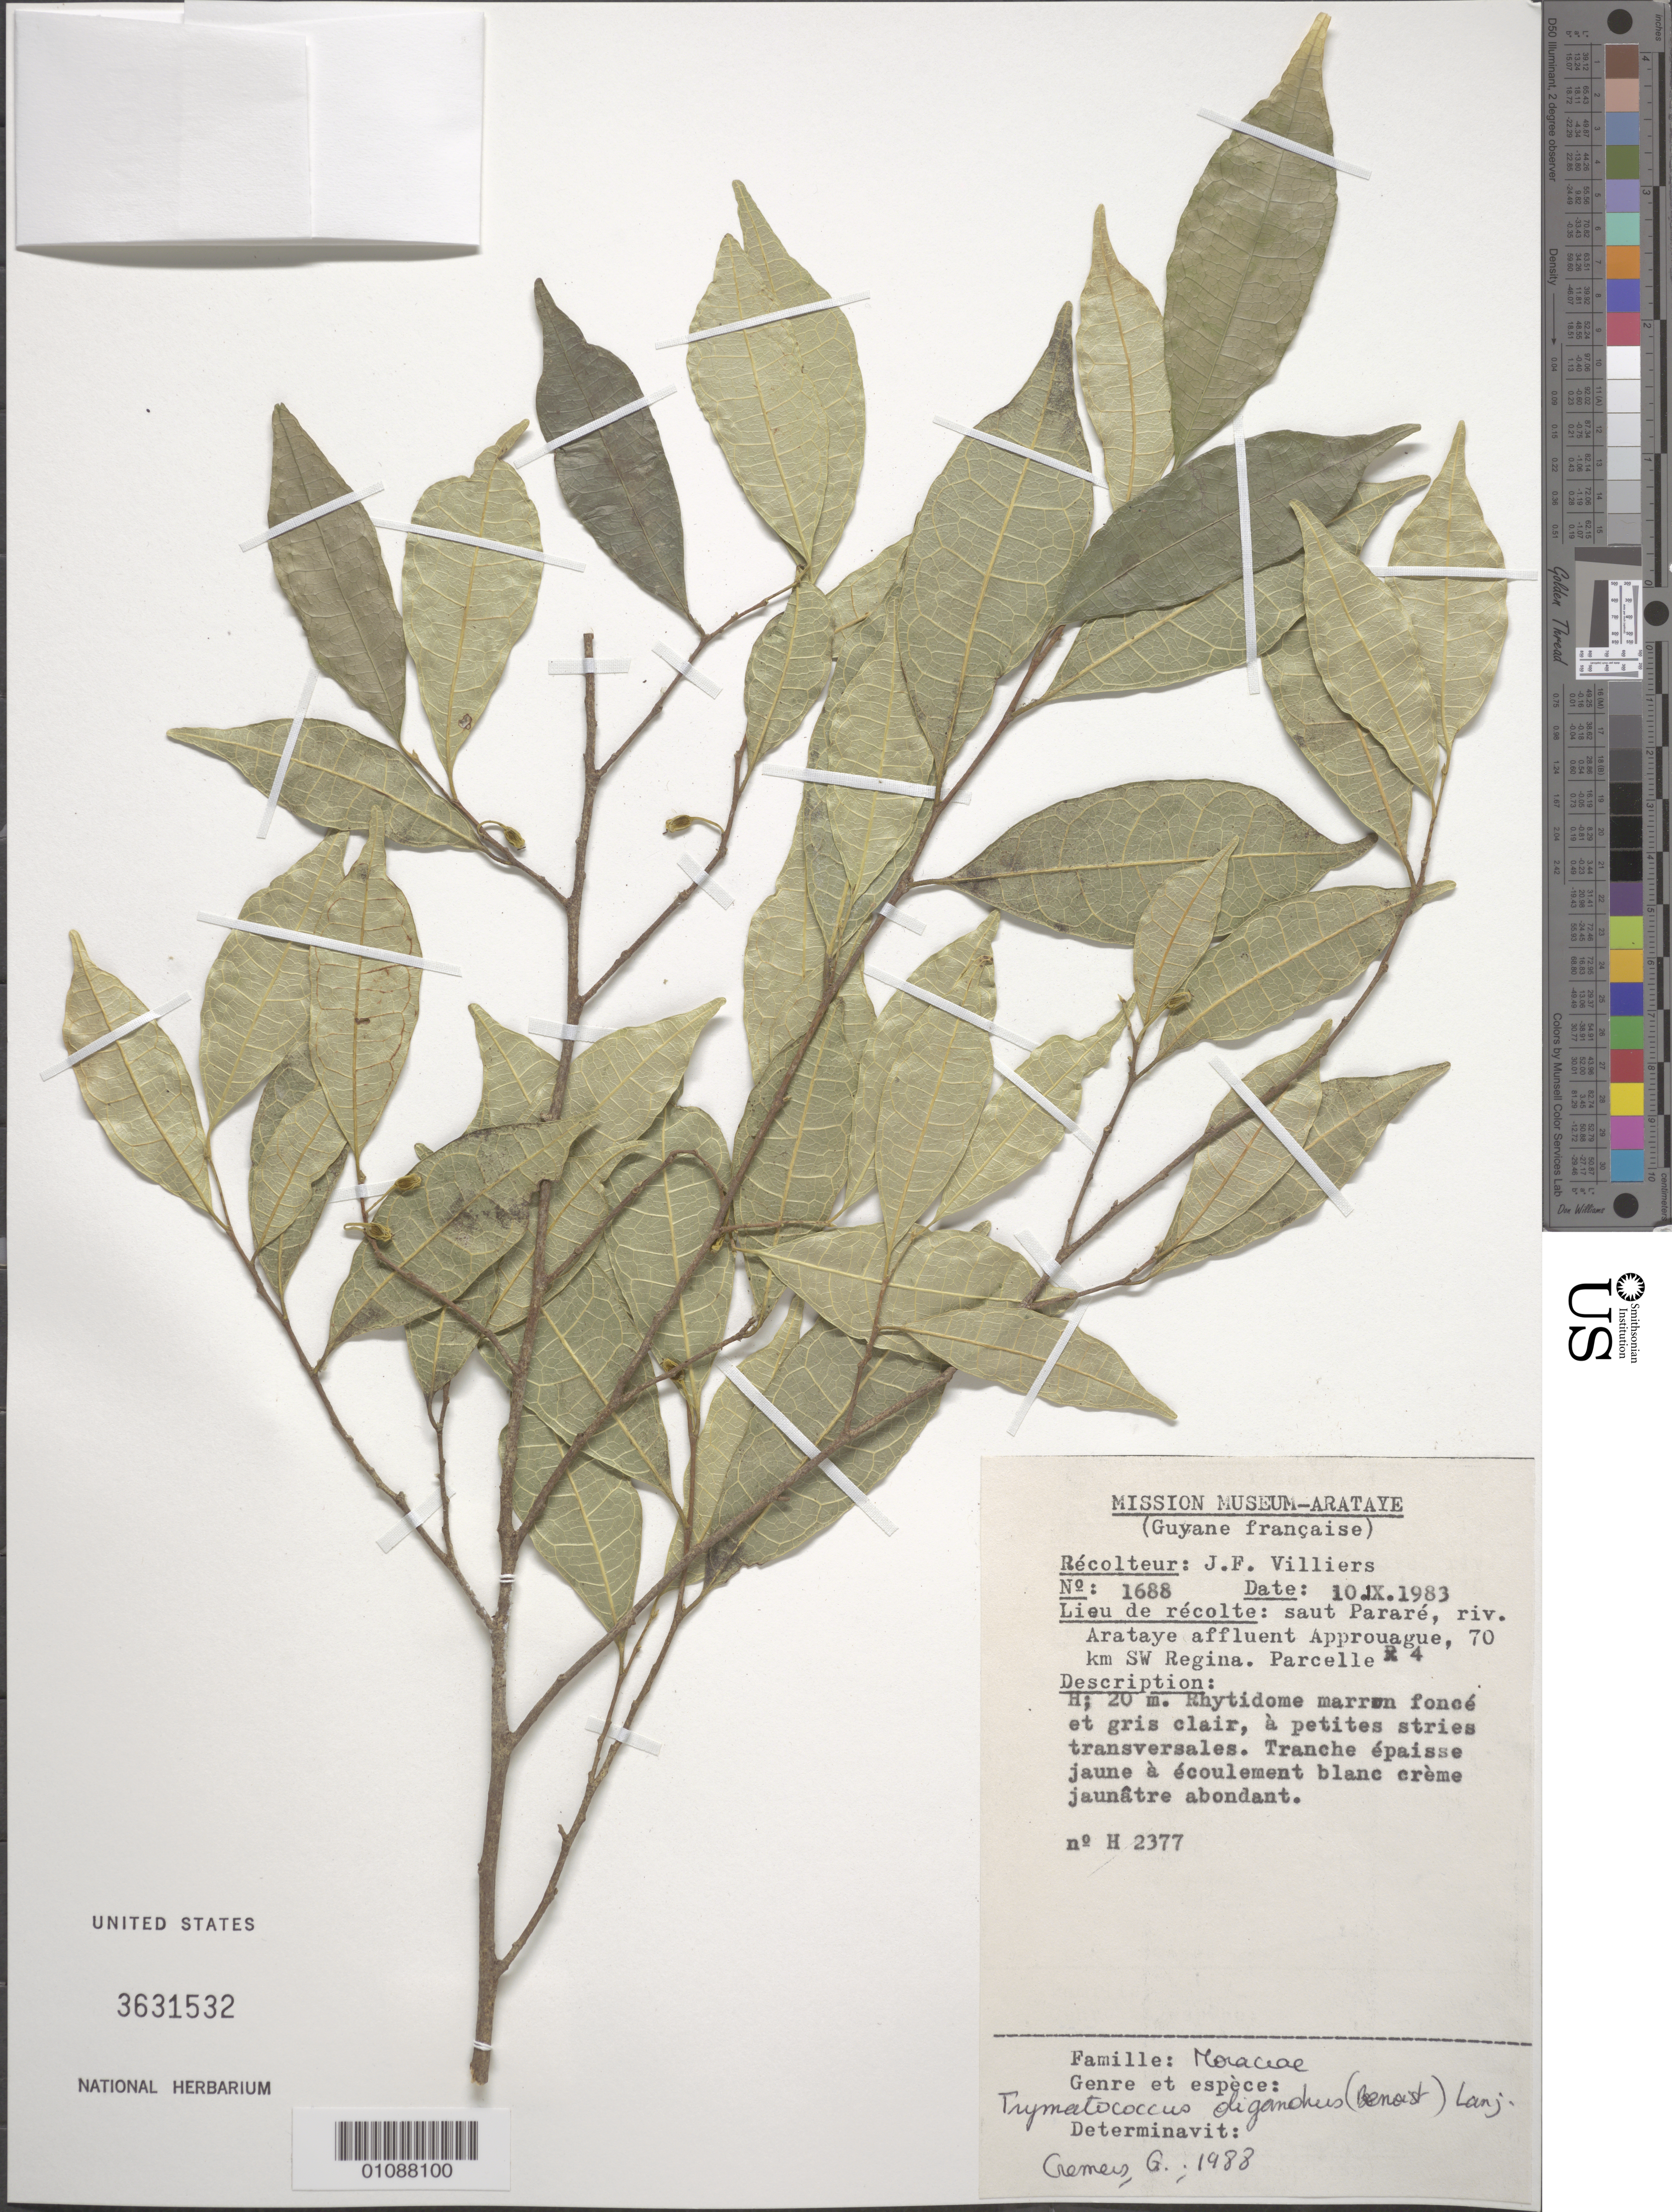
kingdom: Plantae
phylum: Tracheophyta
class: Magnoliopsida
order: Rosales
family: Moraceae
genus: Brosimum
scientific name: Brosimum oligandrum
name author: (Benoist) E. M. Gardner & Zerega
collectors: J. Villiers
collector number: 1688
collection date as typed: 10-Sep-83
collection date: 1983-09-10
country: French Guiana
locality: Saut Pararé, Arataye River- affluent of Approuague (River); 70 km southwest of Regina; Parcelle 4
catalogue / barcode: US 3631532